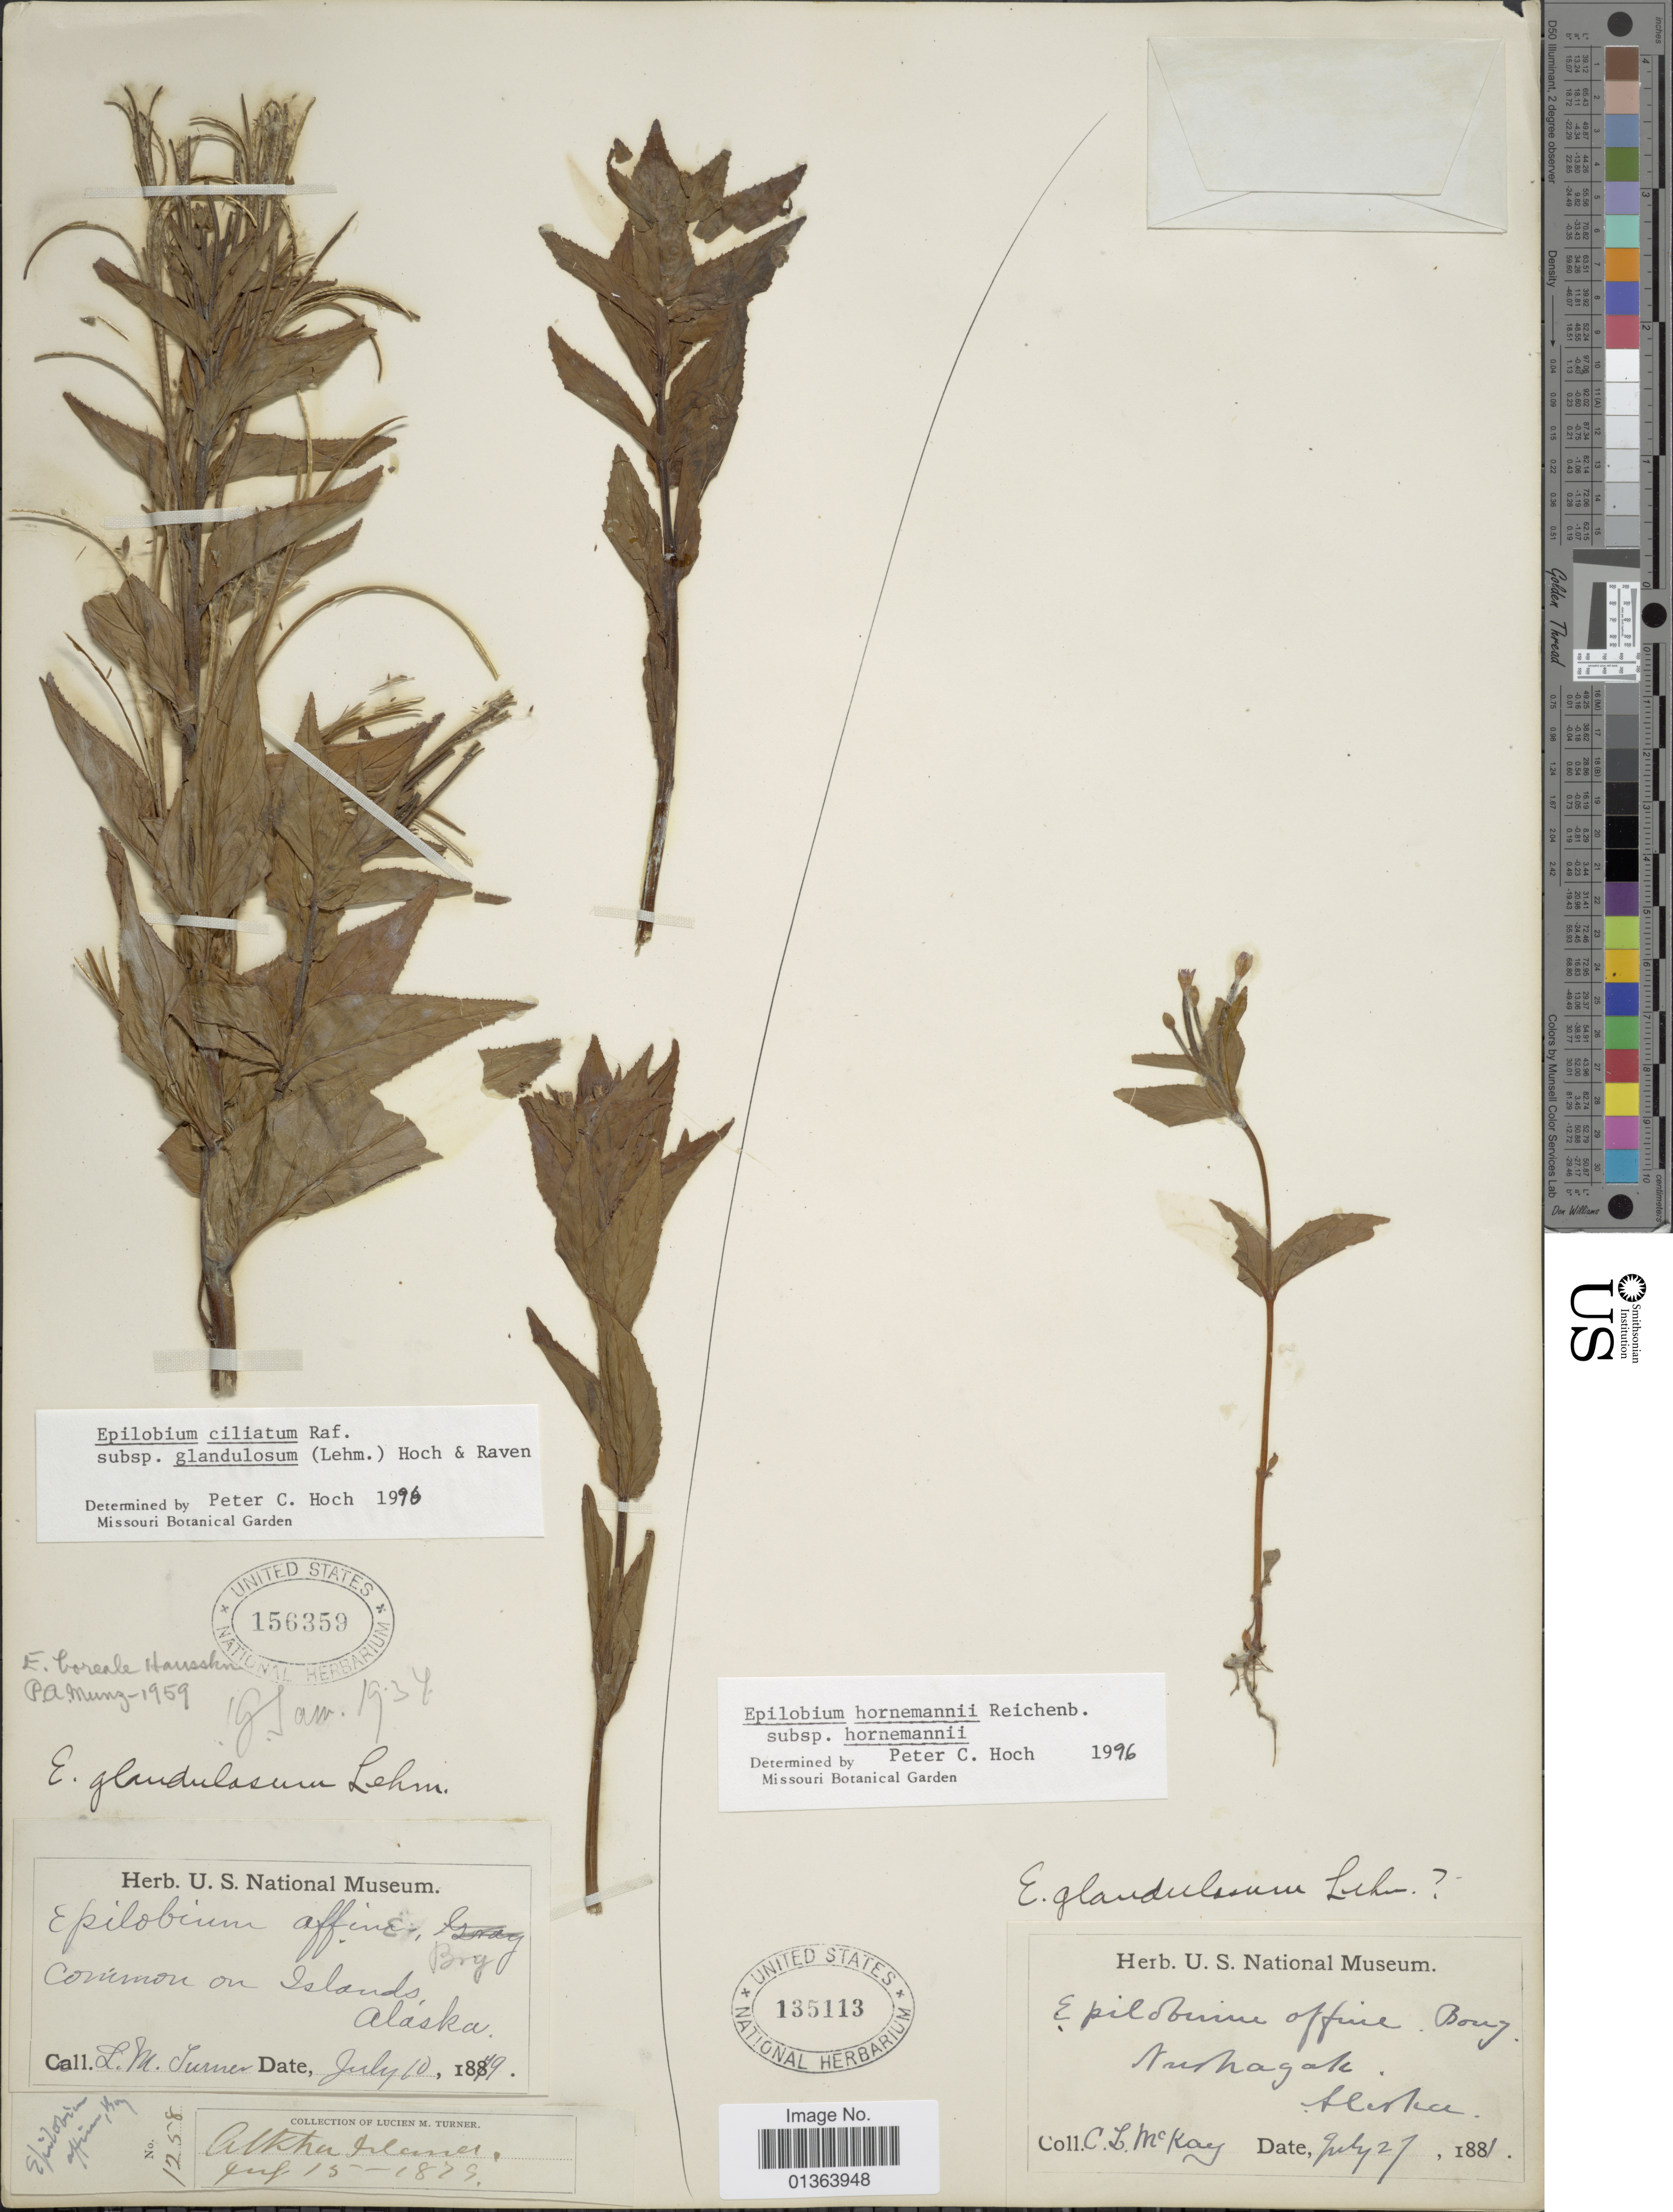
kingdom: Plantae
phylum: Tracheophyta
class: Magnoliopsida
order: Myrtales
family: Onagraceae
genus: Epilobium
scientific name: Epilobium ciliatum subsp. glandulosum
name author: (Lehm.) Hoch & P.H. Raven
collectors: C. McKay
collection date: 1881-07-27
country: United States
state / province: Alaska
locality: Nushagak.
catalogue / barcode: US 135113